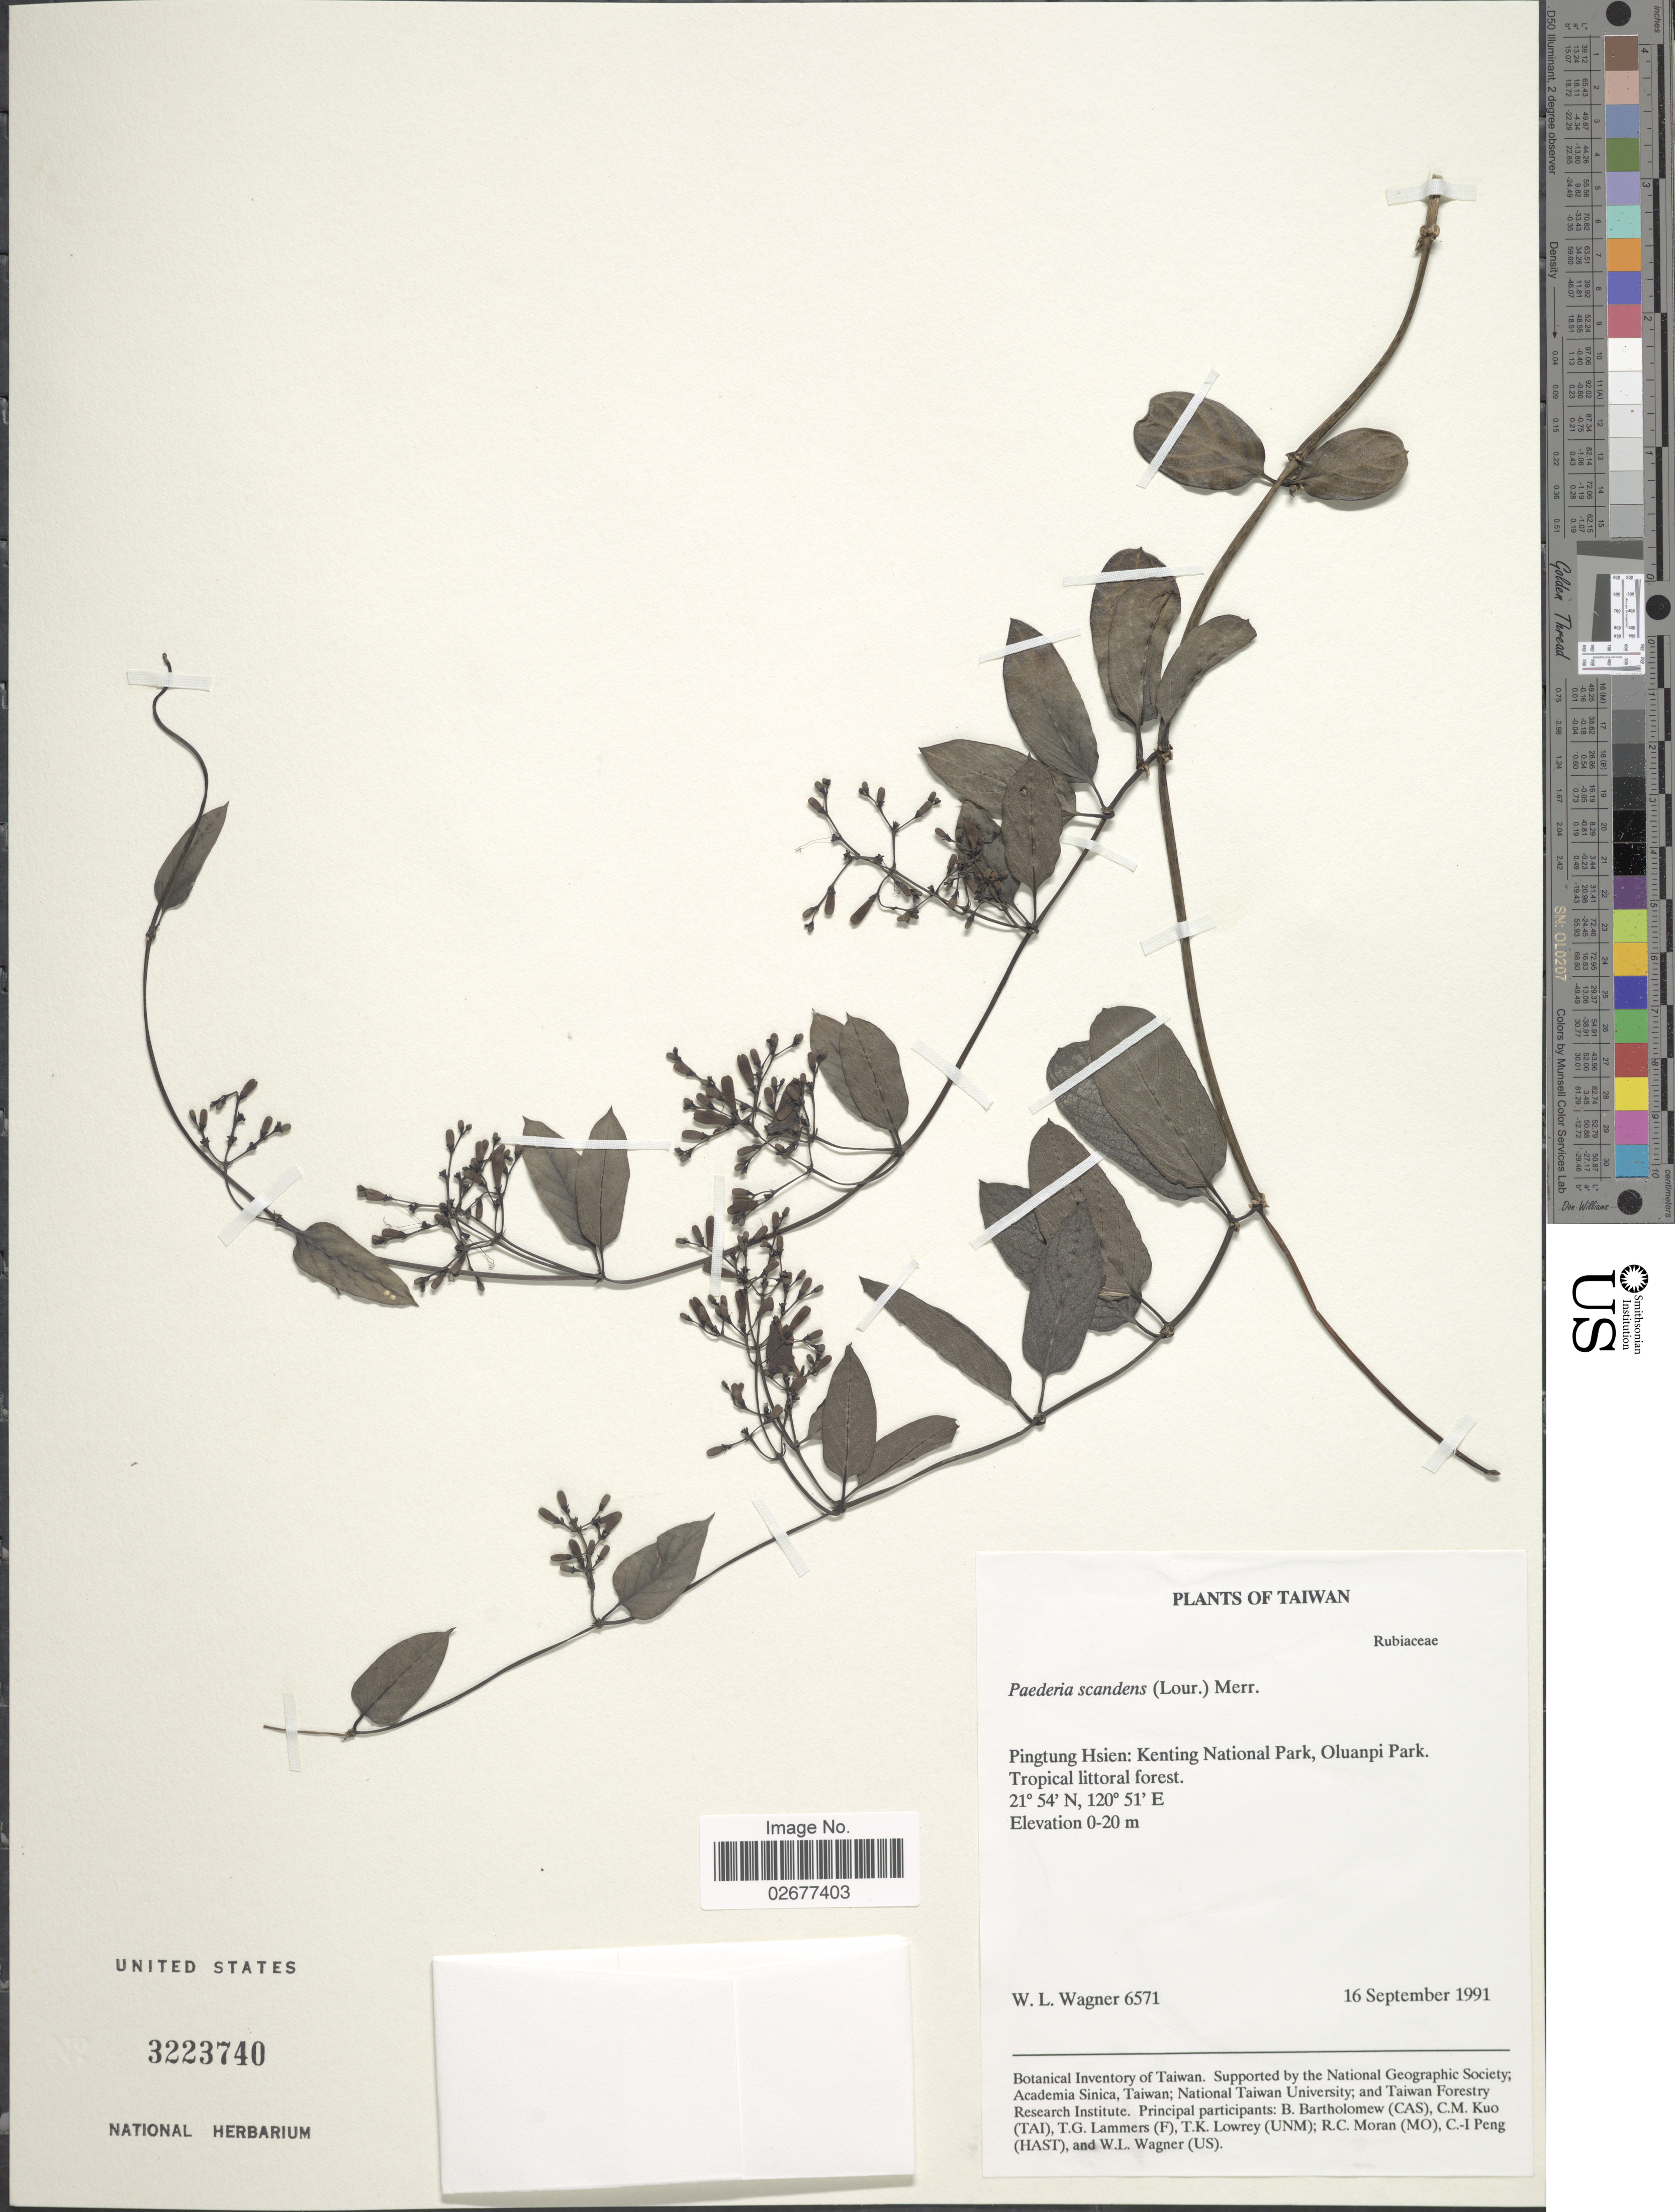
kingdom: Plantae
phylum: Tracheophyta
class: Magnoliopsida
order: Gentianales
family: Rubiaceae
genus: Paederia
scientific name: Paederia foetida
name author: L.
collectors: W. L. Wagner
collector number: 6571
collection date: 1991-09-16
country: Taiwan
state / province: Pingtung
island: Taiwan [Formosa]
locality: Pingtung Hsien: Kenting National Park, Oluanpi Park.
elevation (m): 0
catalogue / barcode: US 3223740